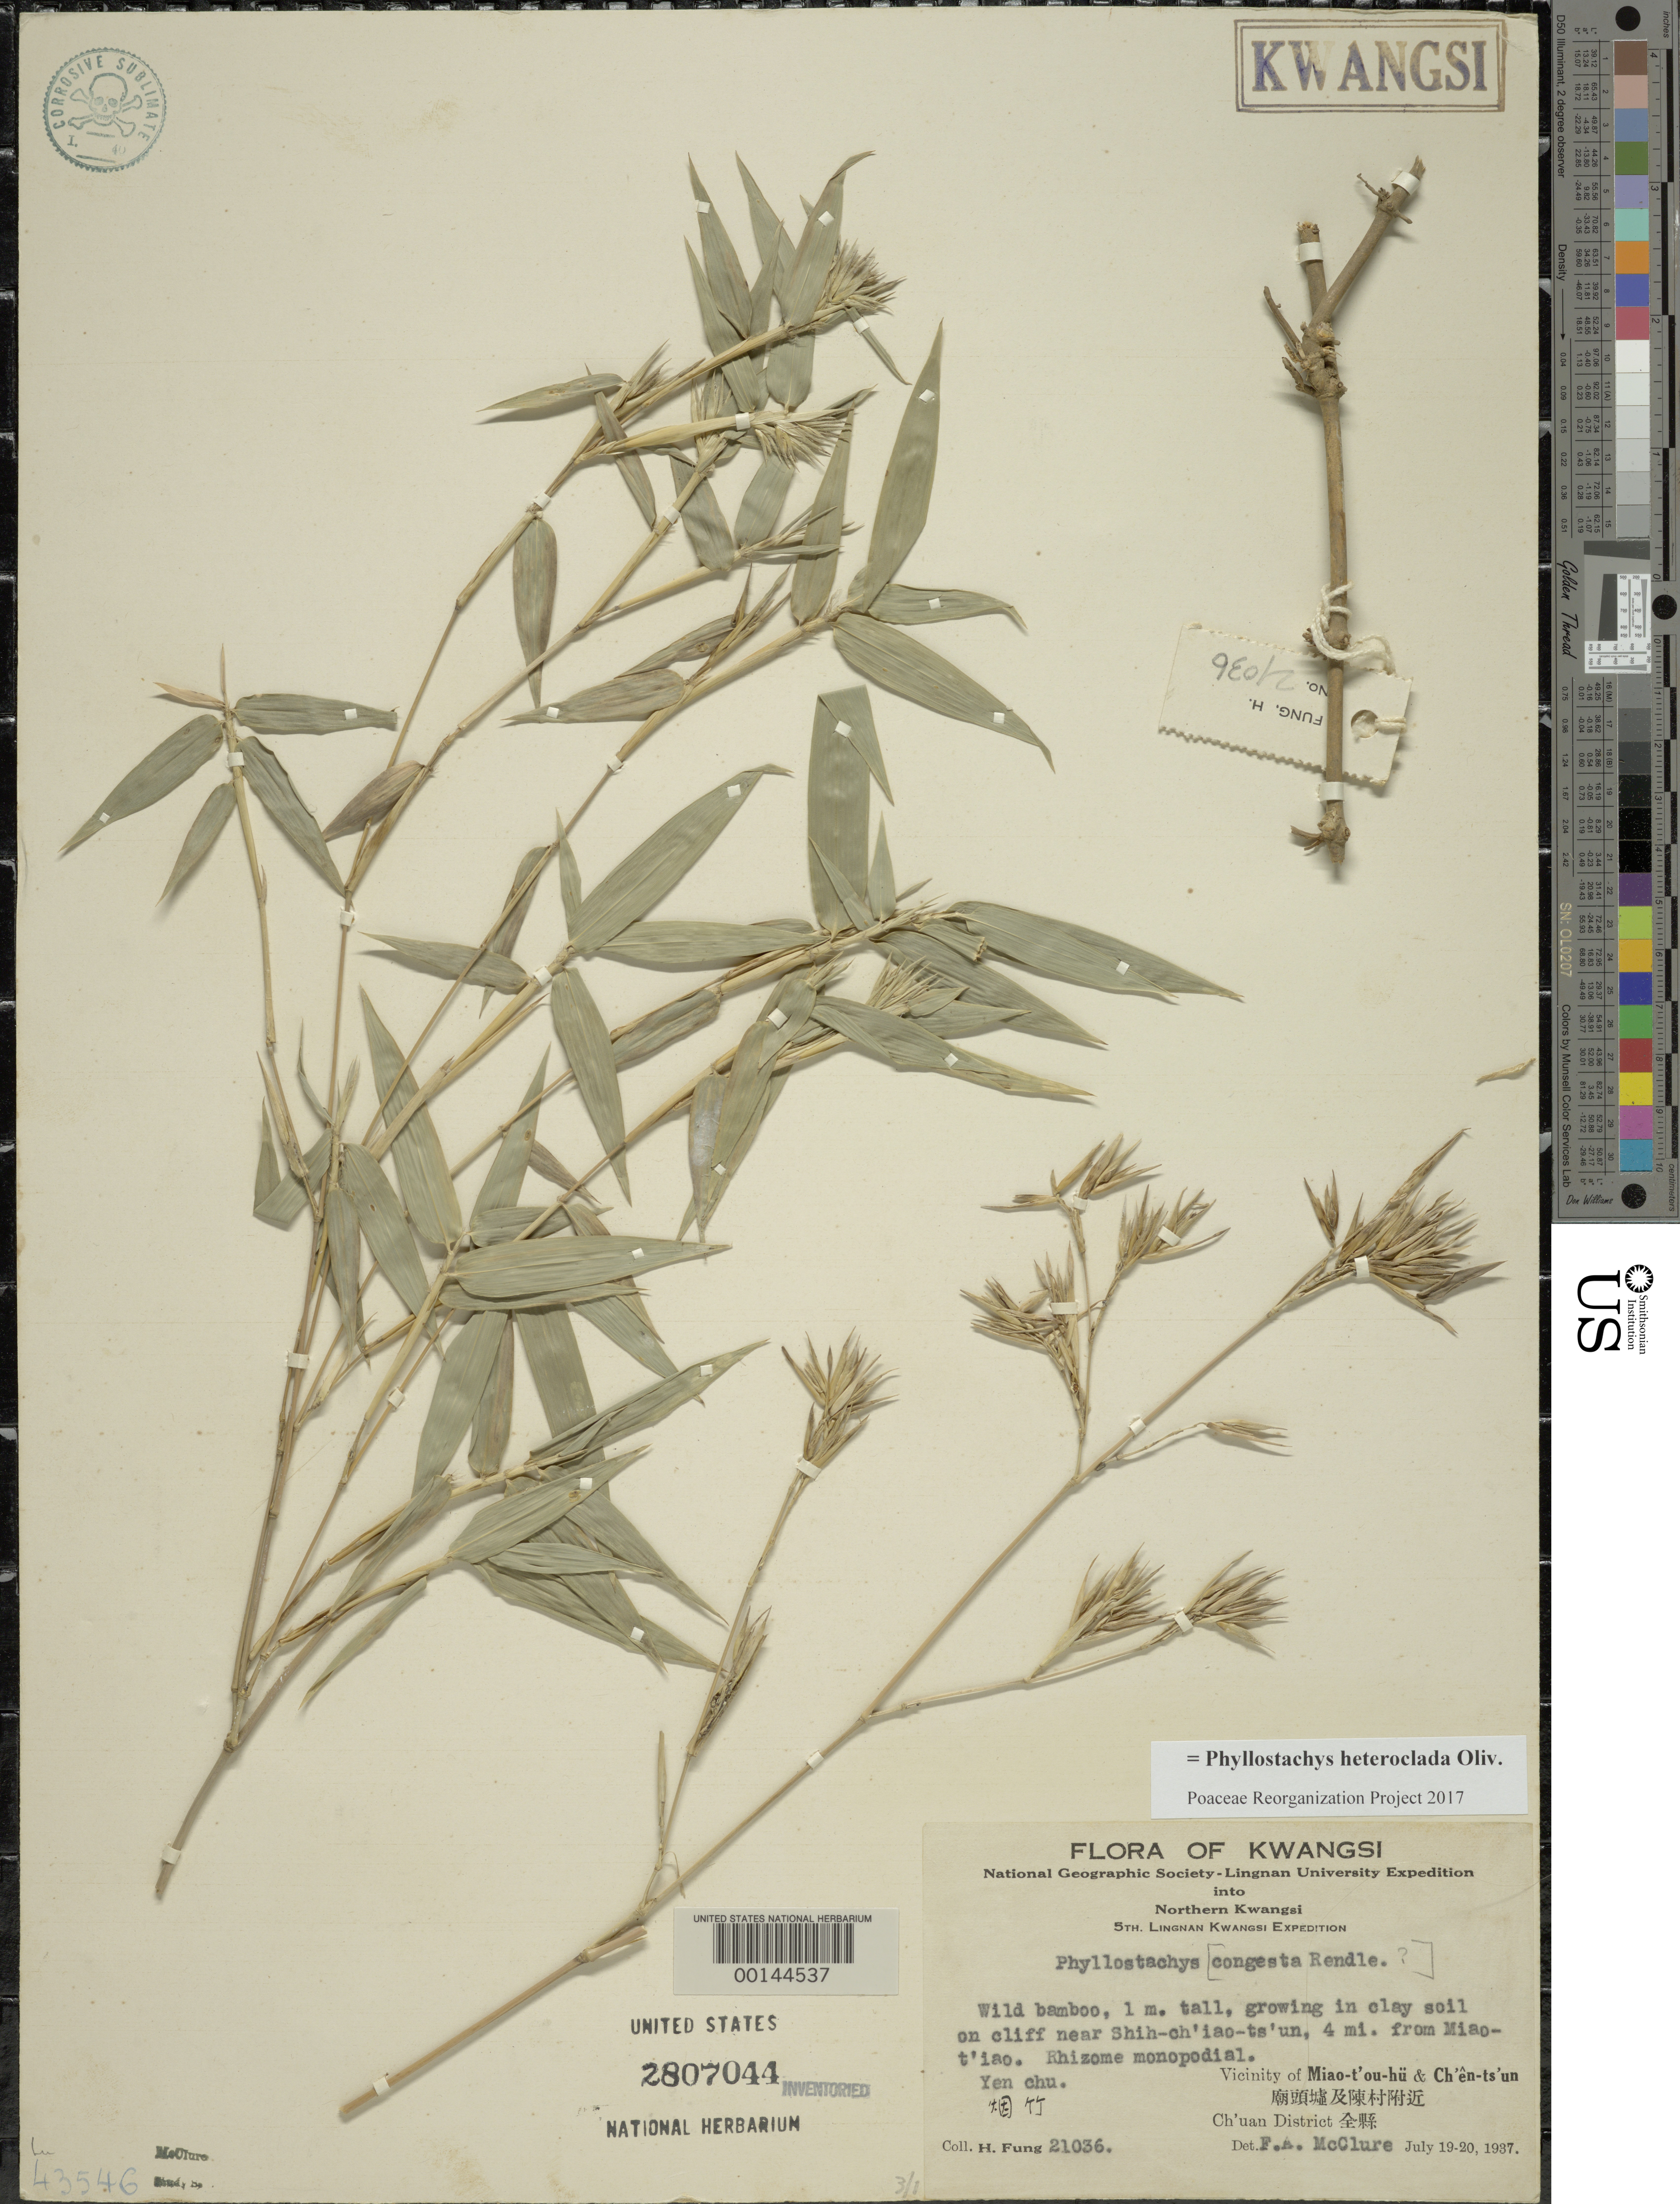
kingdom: Plantae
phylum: Tracheophyta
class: Liliopsida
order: Poales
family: Poaceae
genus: Phyllostachys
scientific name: Phyllostachys heteroclada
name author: Oliv.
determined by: Poaceae Reorganization Project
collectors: H. L. Fung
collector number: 21036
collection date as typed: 19 Jul 1937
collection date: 1937-07-19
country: China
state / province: Jiangxi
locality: Ch'uan, miao-t'ou-hu/ch'en-ts'un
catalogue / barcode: US 2807044